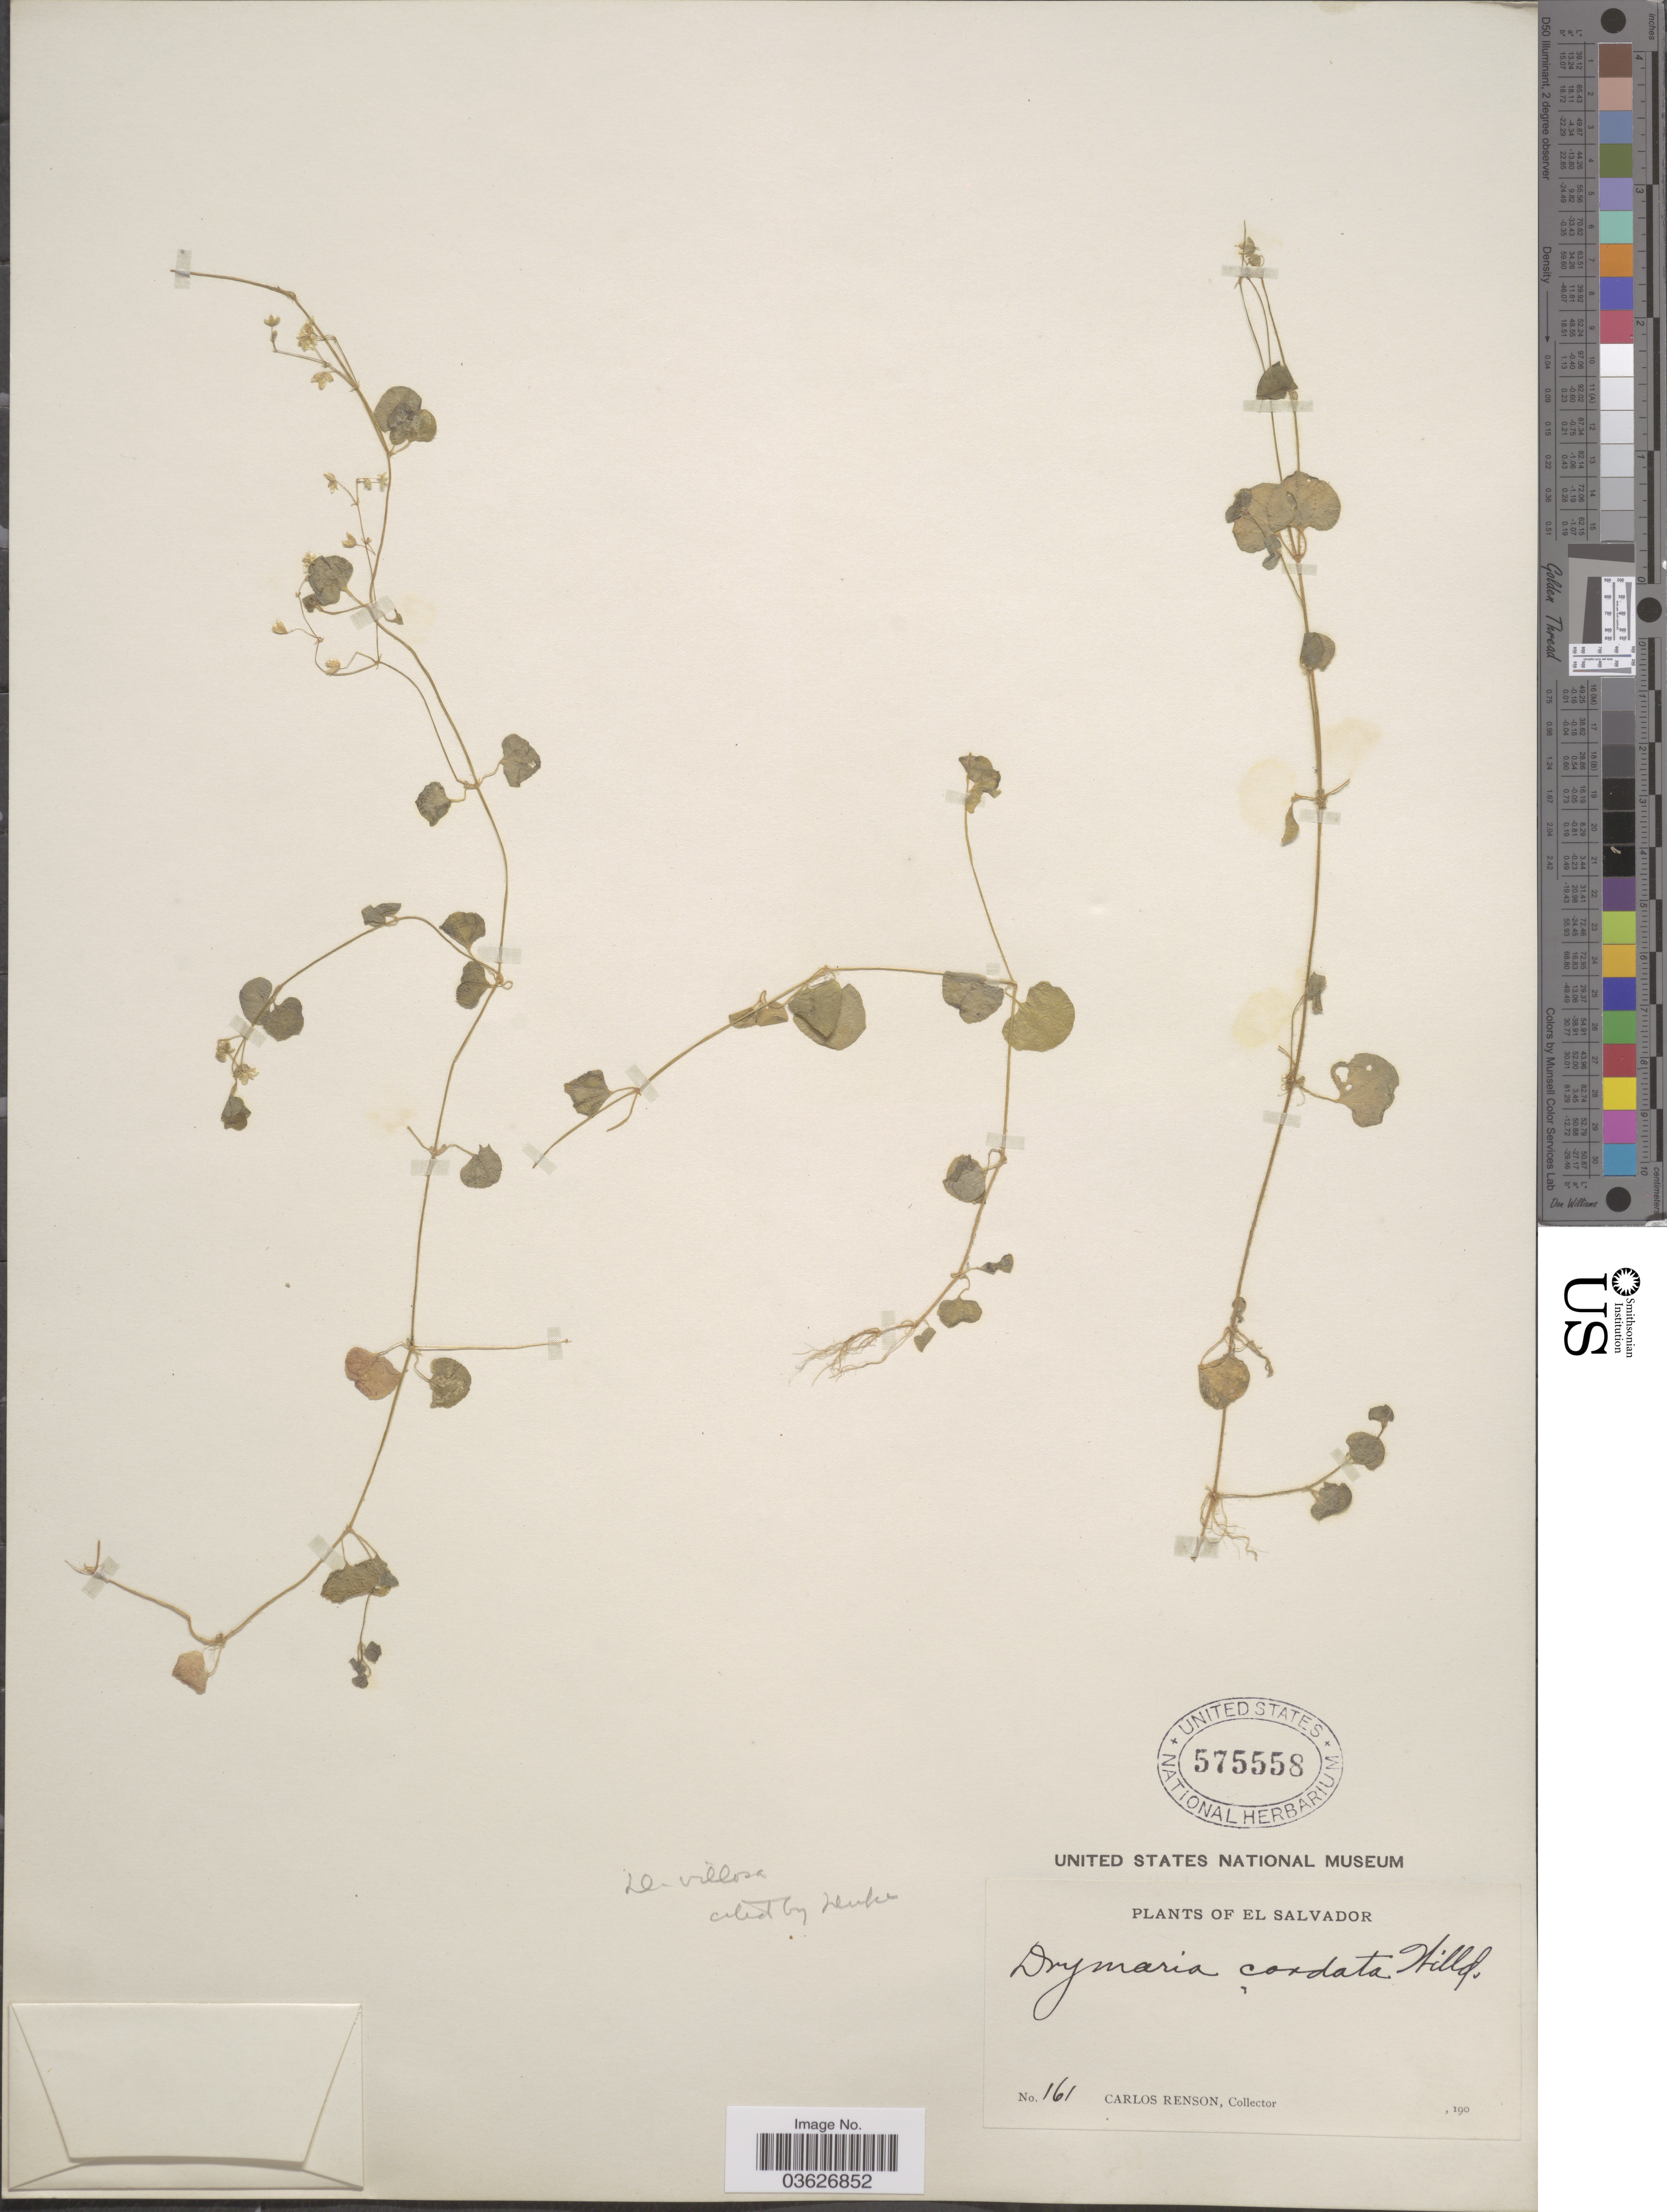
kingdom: Plantae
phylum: Tracheophyta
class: Magnoliopsida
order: Caryophyllales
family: Caryophyllaceae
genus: Drymaria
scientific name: Drymaria villosa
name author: Cham. & Schltdl.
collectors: C. Renson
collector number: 161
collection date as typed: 190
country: El Salvador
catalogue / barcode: US 575558